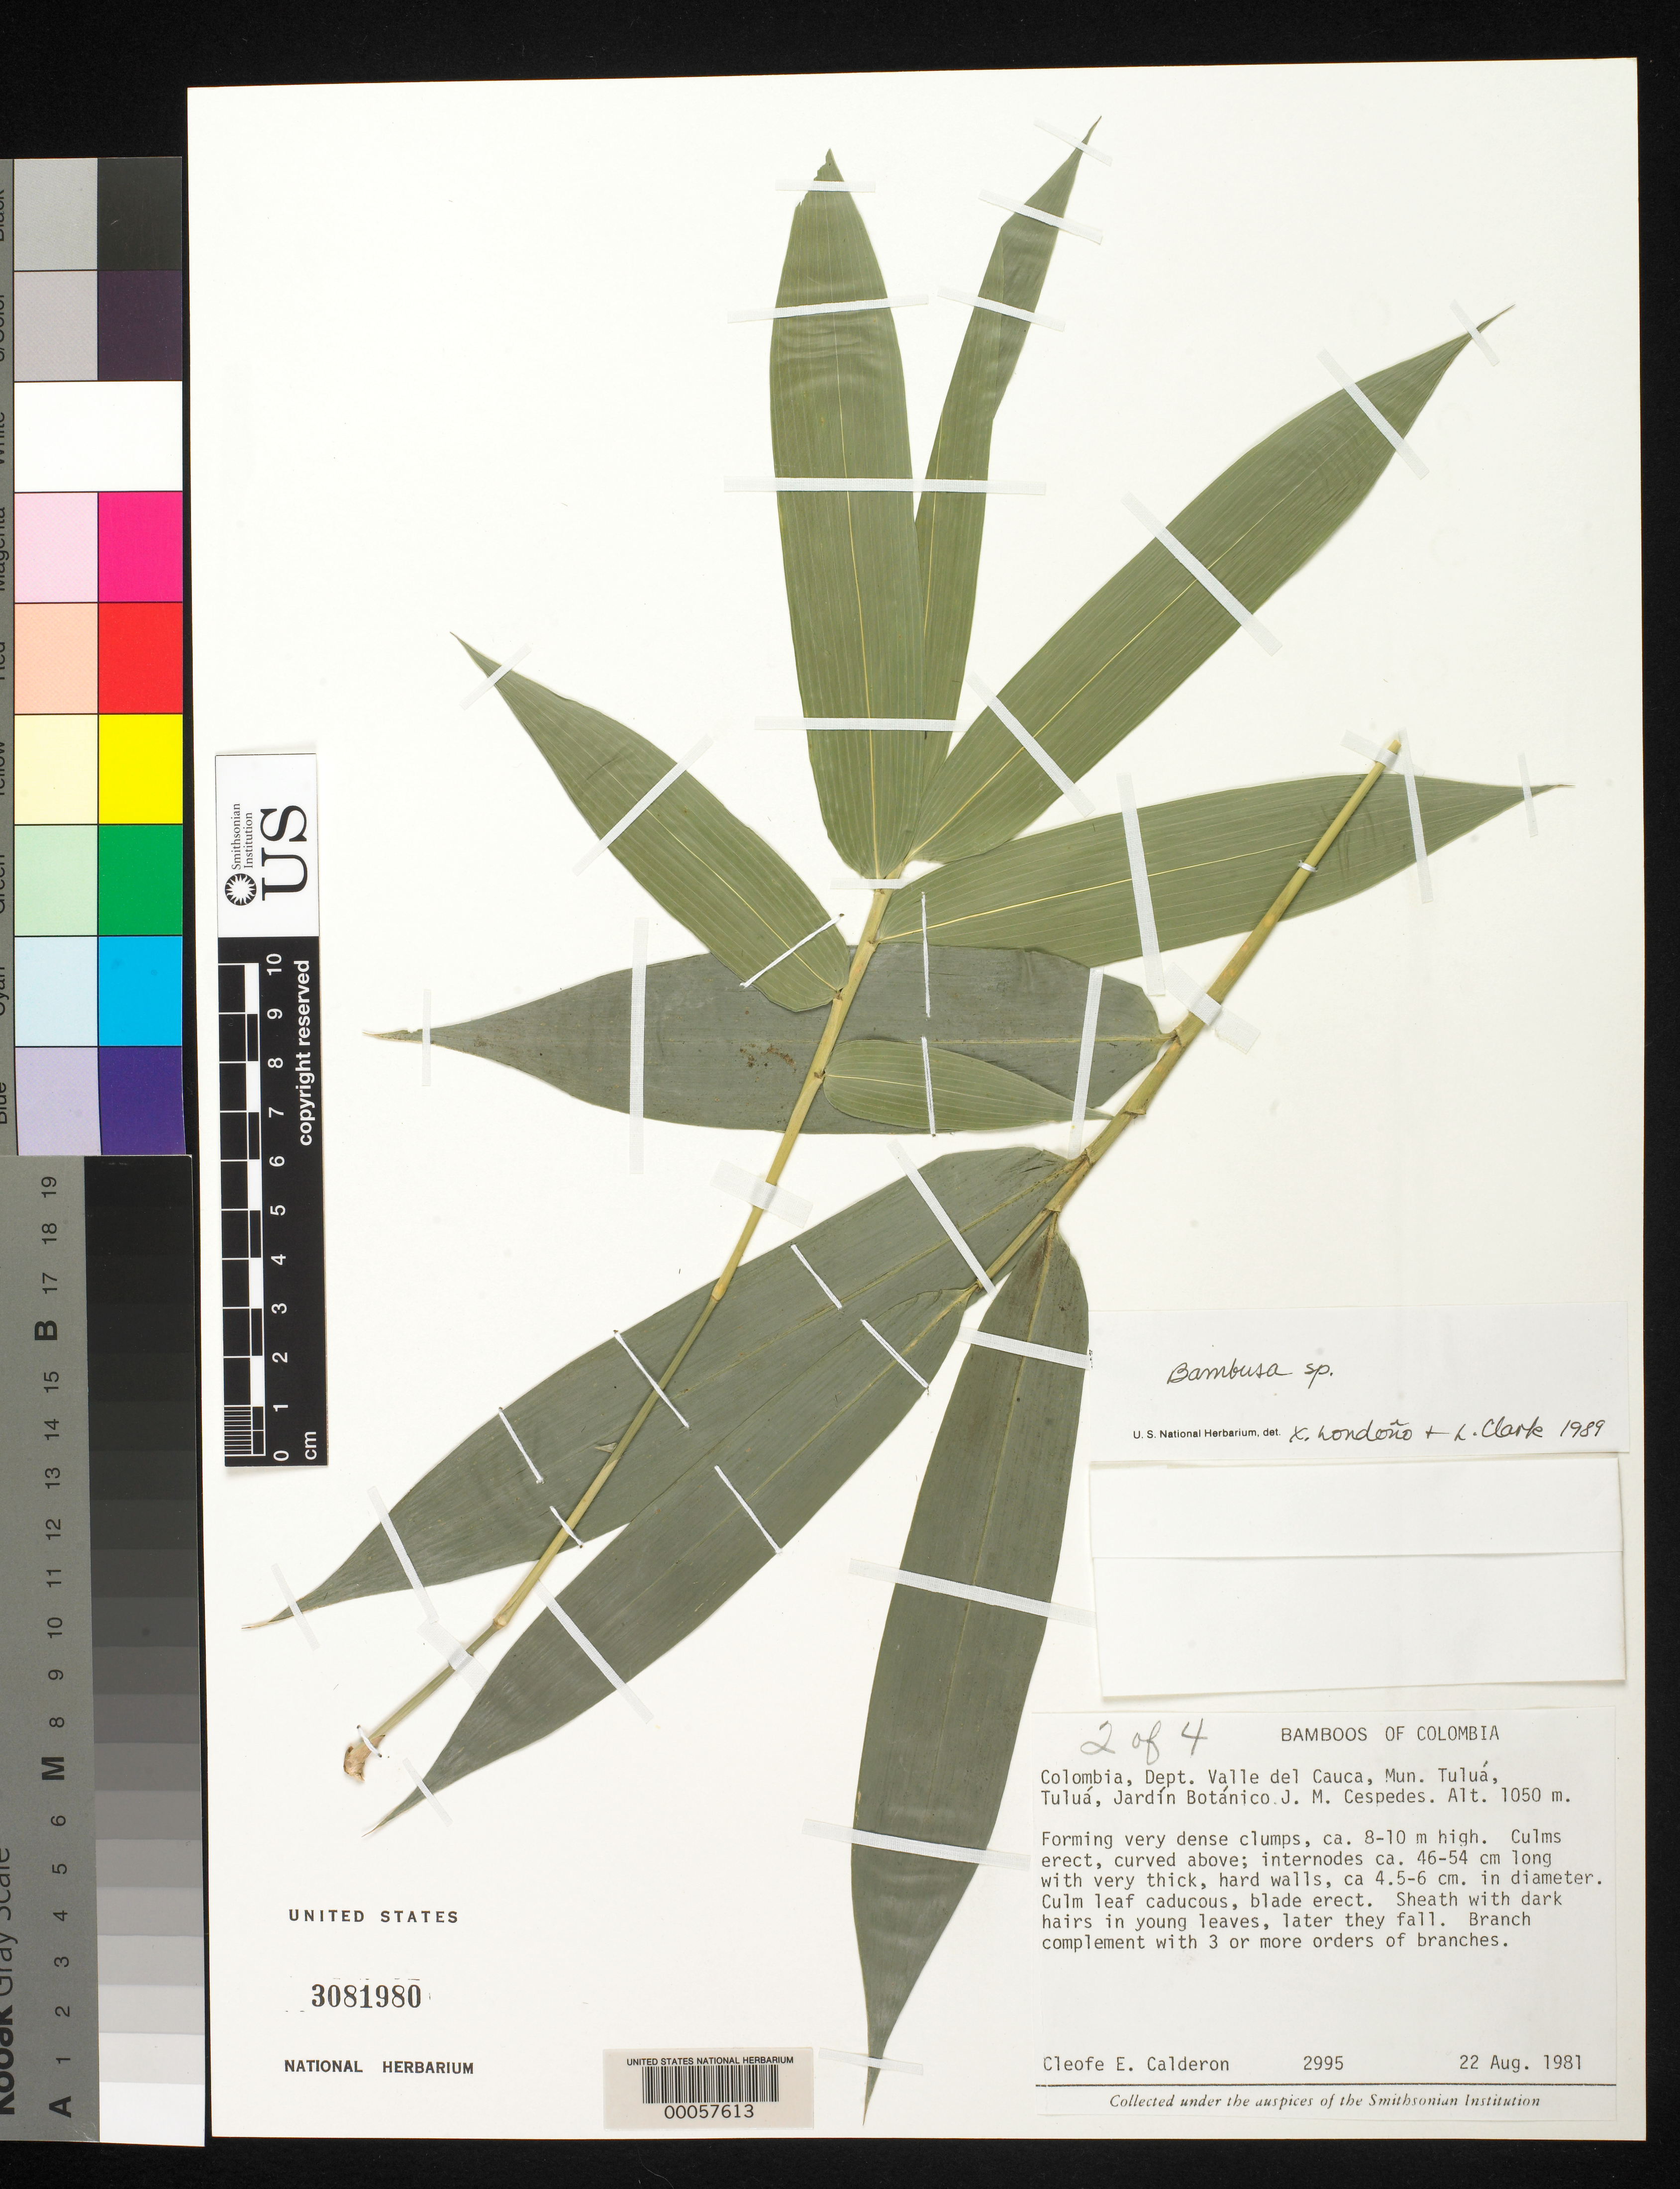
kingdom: Plantae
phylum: Tracheophyta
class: Liliopsida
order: Poales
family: Poaceae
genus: Bambusa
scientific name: Bambusa sp.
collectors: C. E. Calderón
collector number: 2995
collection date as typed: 22 Aug 1981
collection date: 1981-08-22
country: Colombia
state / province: Valle del Cauca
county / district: Tuluá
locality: Jardin Botanico J.M. Cespedes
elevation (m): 1050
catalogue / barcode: US 3081980